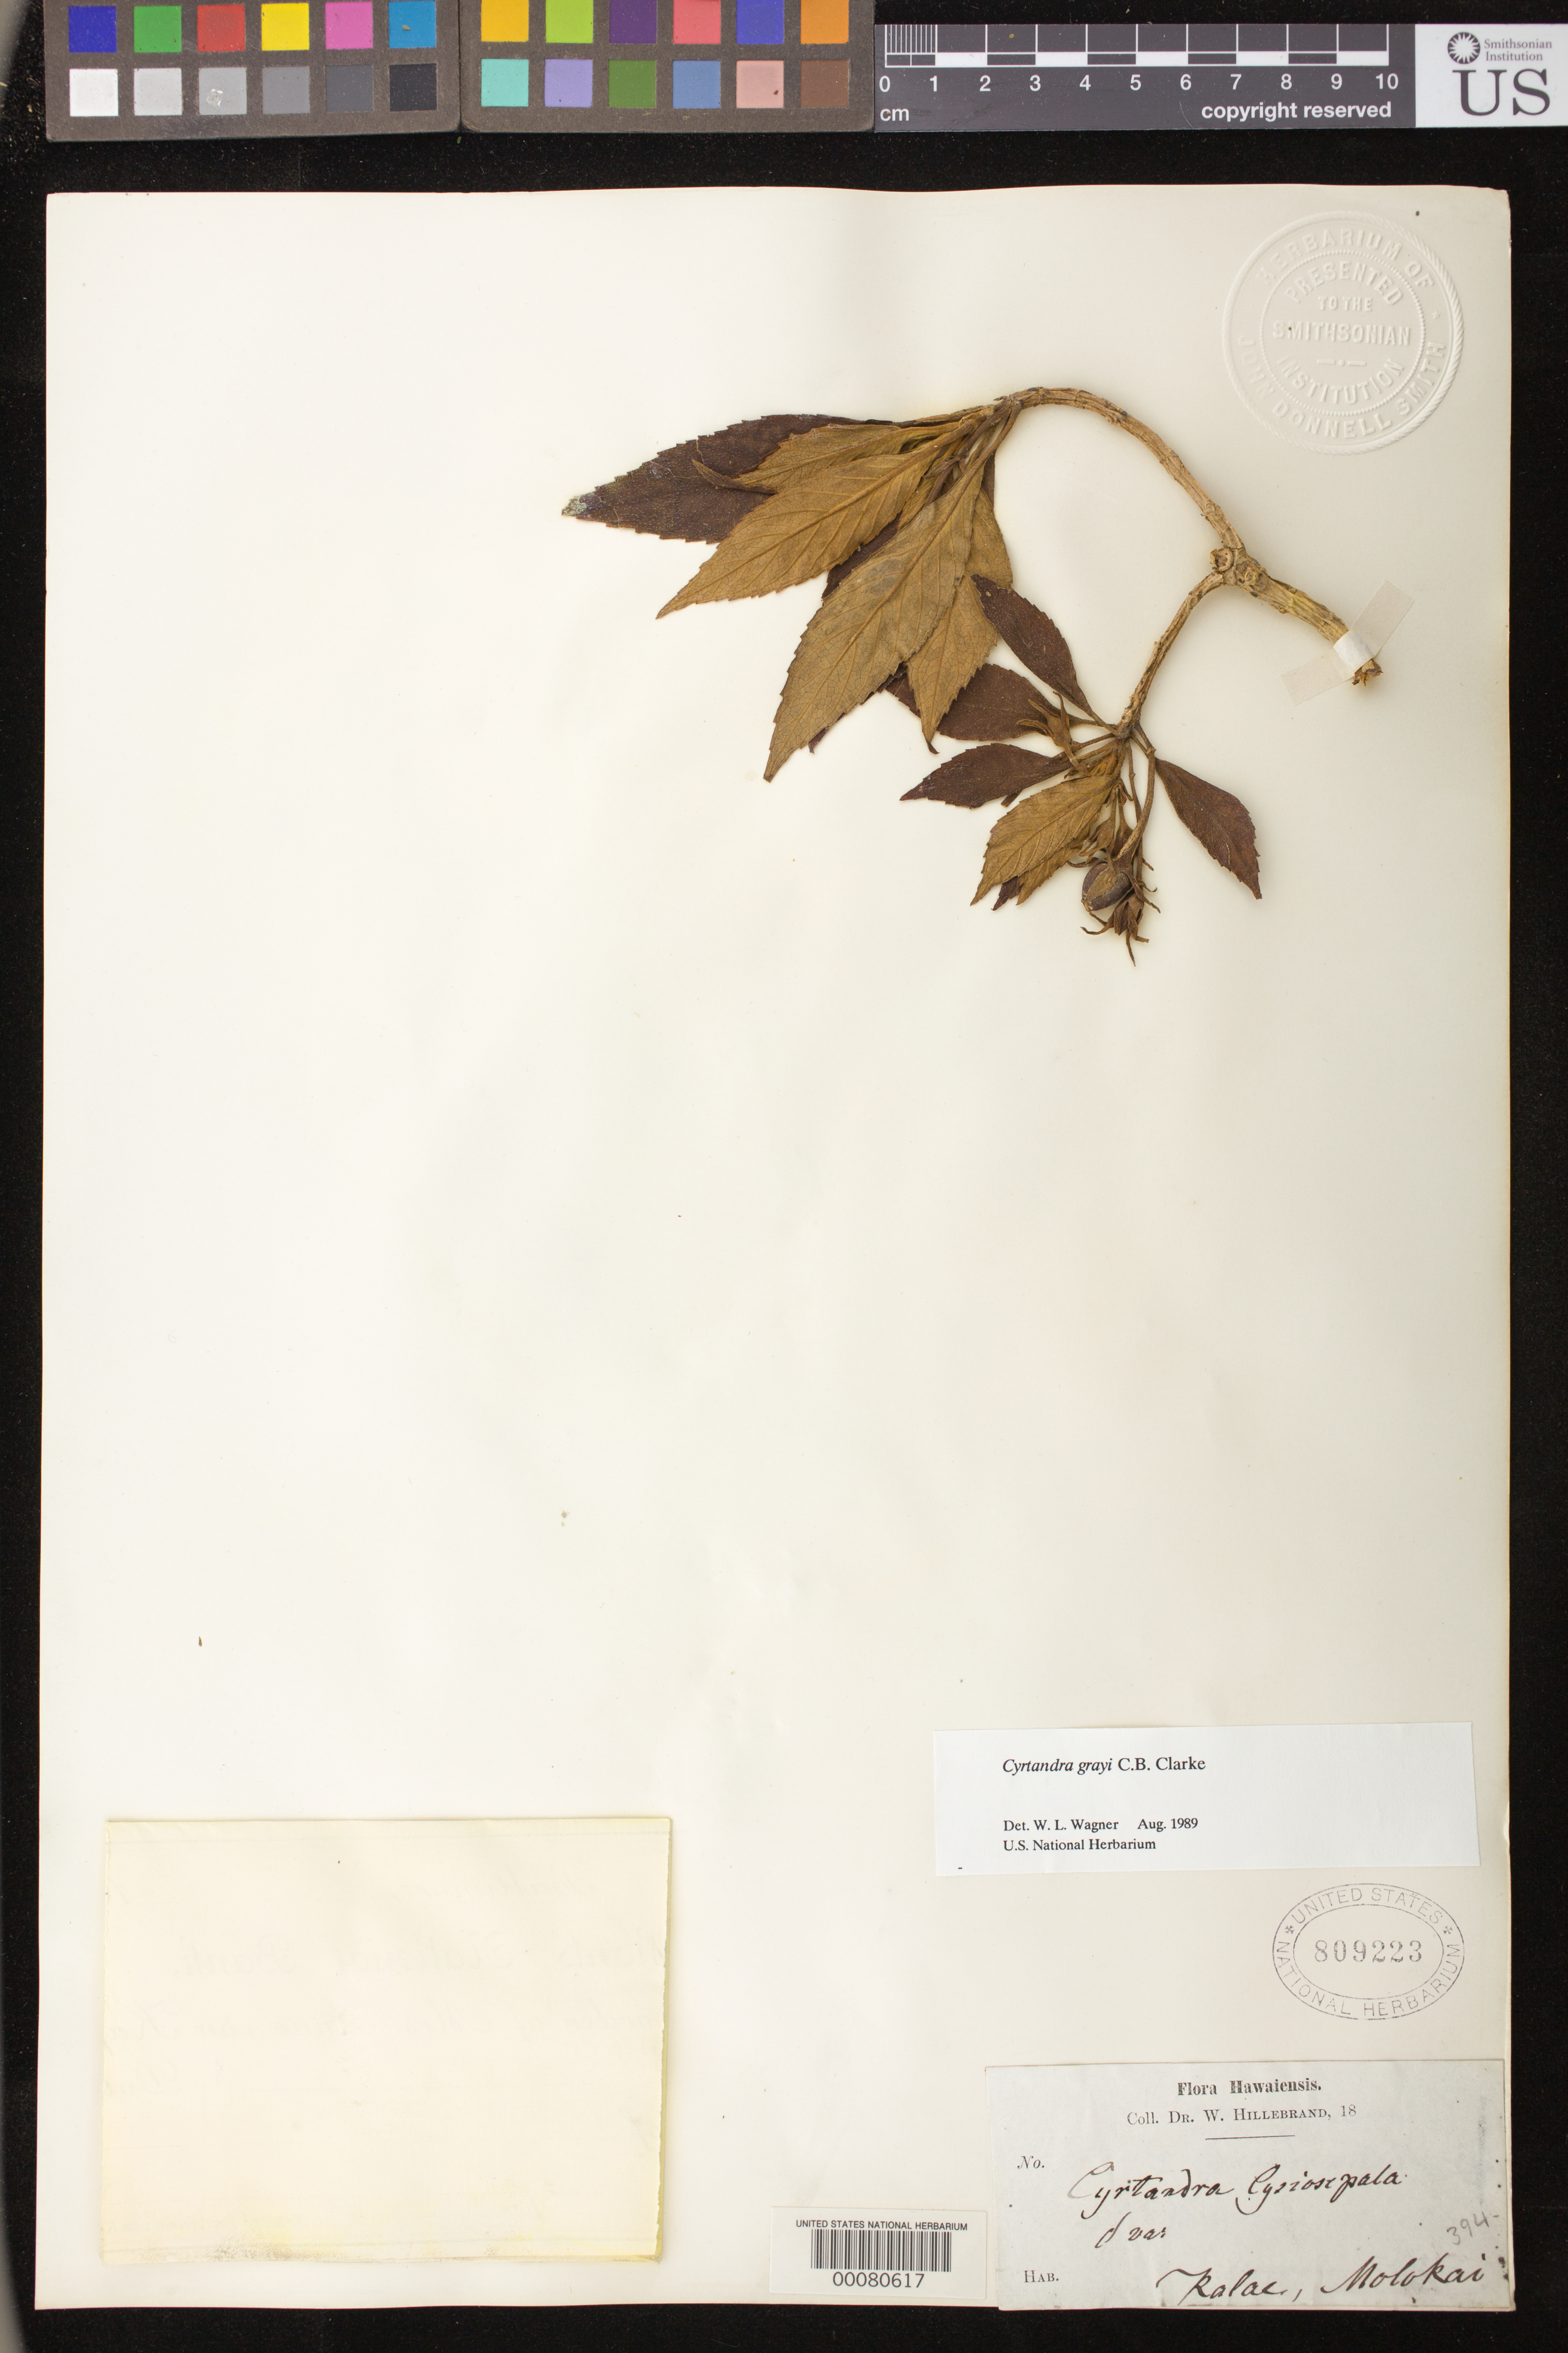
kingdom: Plantae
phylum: Tracheophyta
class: Magnoliopsida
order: Lamiales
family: Gesneriaceae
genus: Cyrtandra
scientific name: Cyrtandra grayi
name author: C.B. Clarke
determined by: Wagner, W. L., (BOT), Smithsonian Institution - National Museum of Natural History (UNITED STATES)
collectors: W. Hillebrand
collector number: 394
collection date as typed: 18--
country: United States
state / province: Hawaii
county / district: Maui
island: Moloka'i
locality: Kalae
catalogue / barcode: US 809223